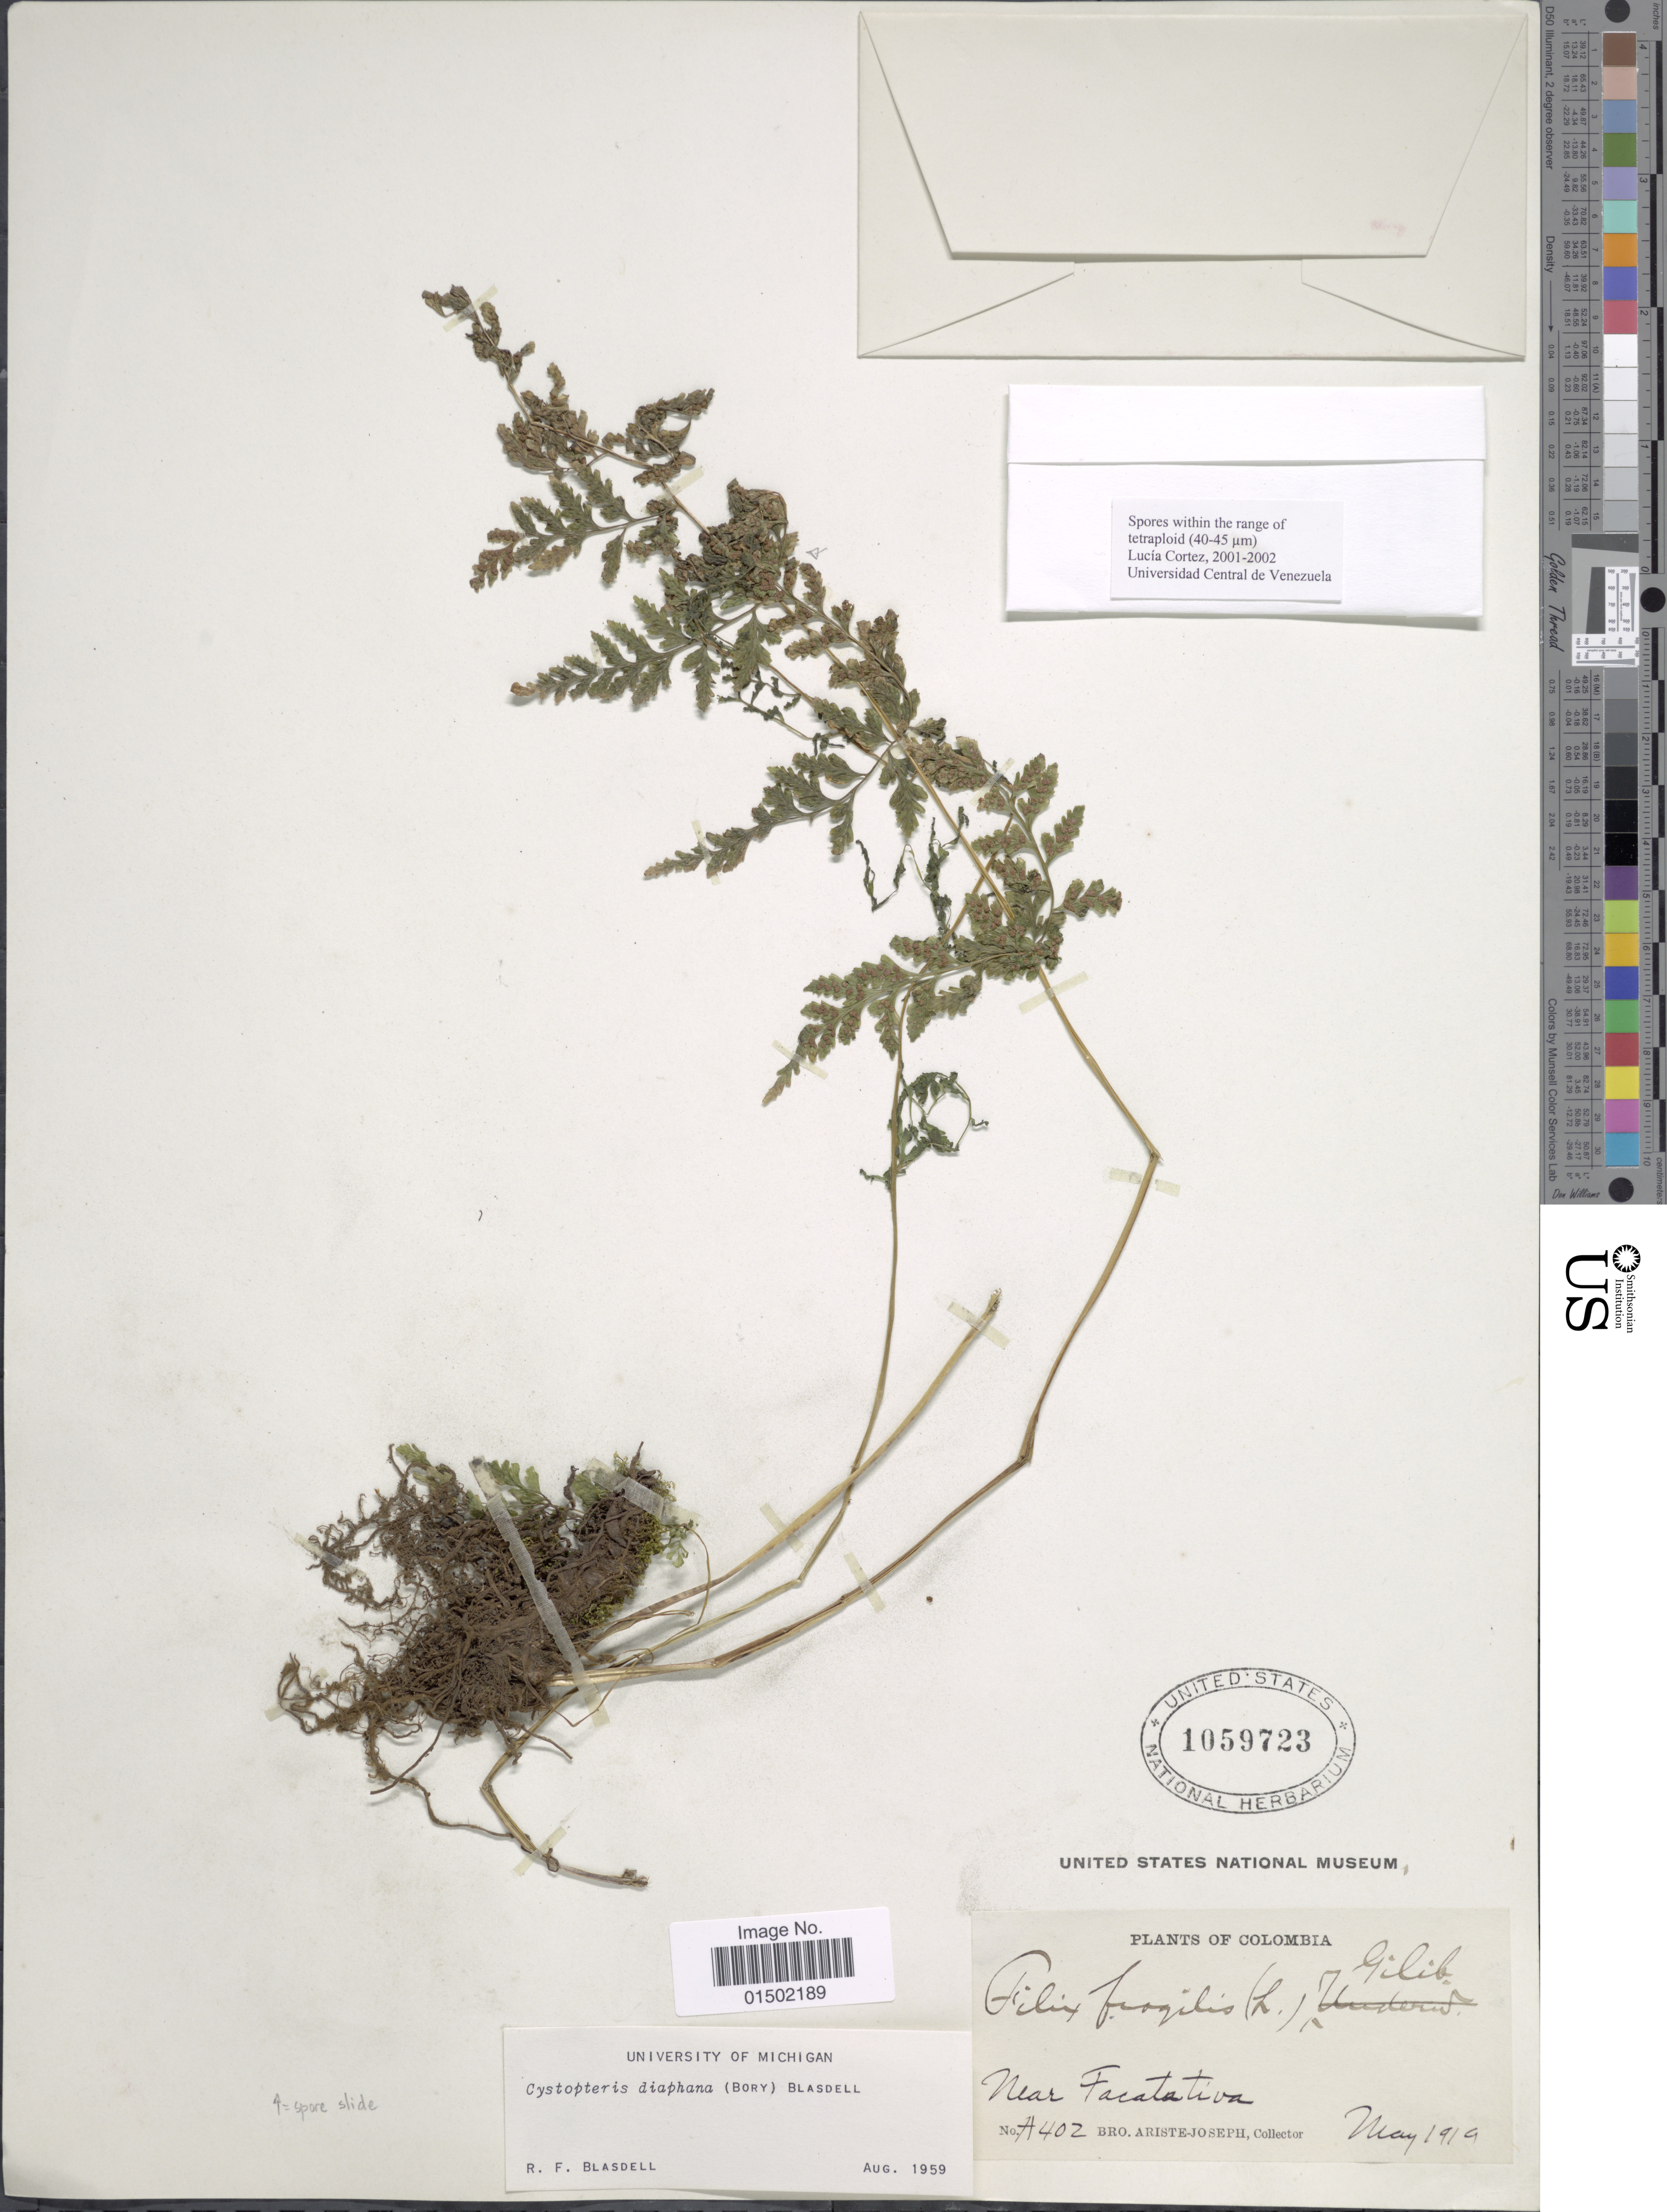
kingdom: Plantae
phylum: Tracheophyta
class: Polypodiopsida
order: Polypodiales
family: Cystopteridaceae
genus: Cystopteris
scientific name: Cystopteris diaphana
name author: (Bory) Blasdell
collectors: Bro. Ariste-Joseph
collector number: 402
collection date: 1919-05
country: Colombia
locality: Near Facatativa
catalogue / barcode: US 1059723